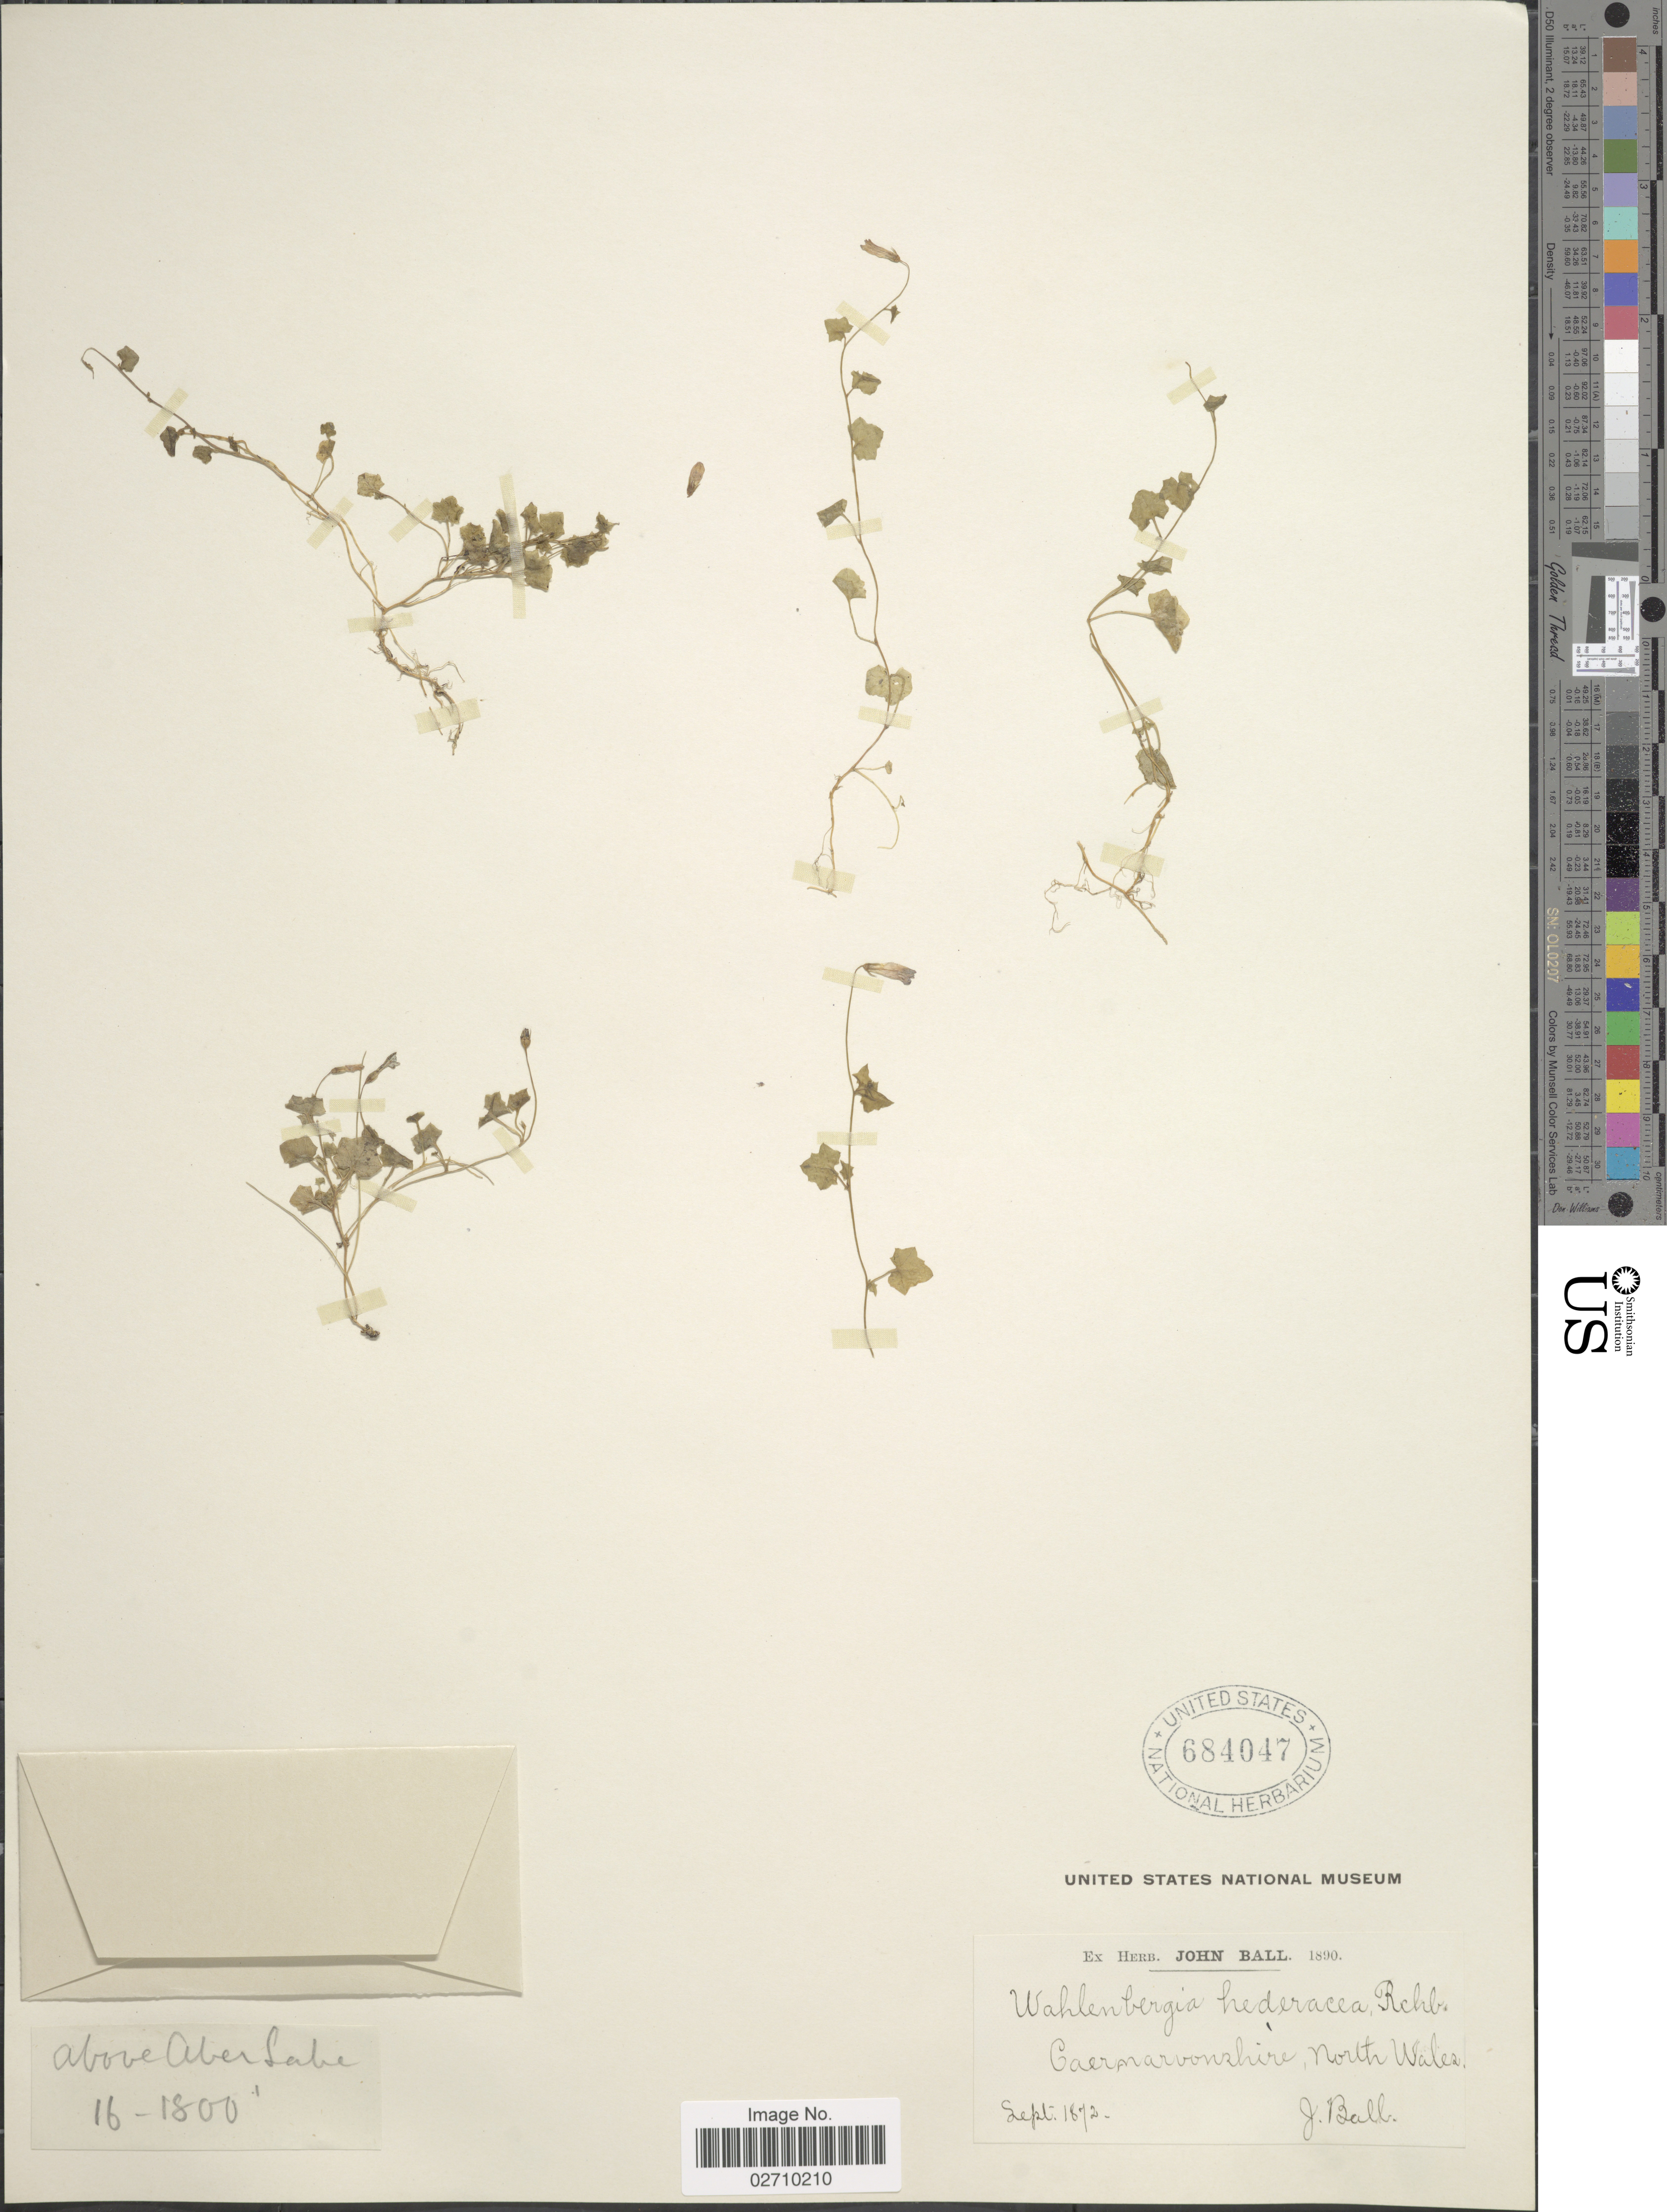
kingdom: Plantae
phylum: Tracheophyta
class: Magnoliopsida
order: Asterales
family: Campanulaceae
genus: Wahlenbergia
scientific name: Wahlenbergia hederacea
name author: Rchb.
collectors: J. Ball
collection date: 1872-09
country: United Kingdom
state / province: Wales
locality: Caernarvonshire, North Wales. Above Aber lake.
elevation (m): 488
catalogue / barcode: US 684047